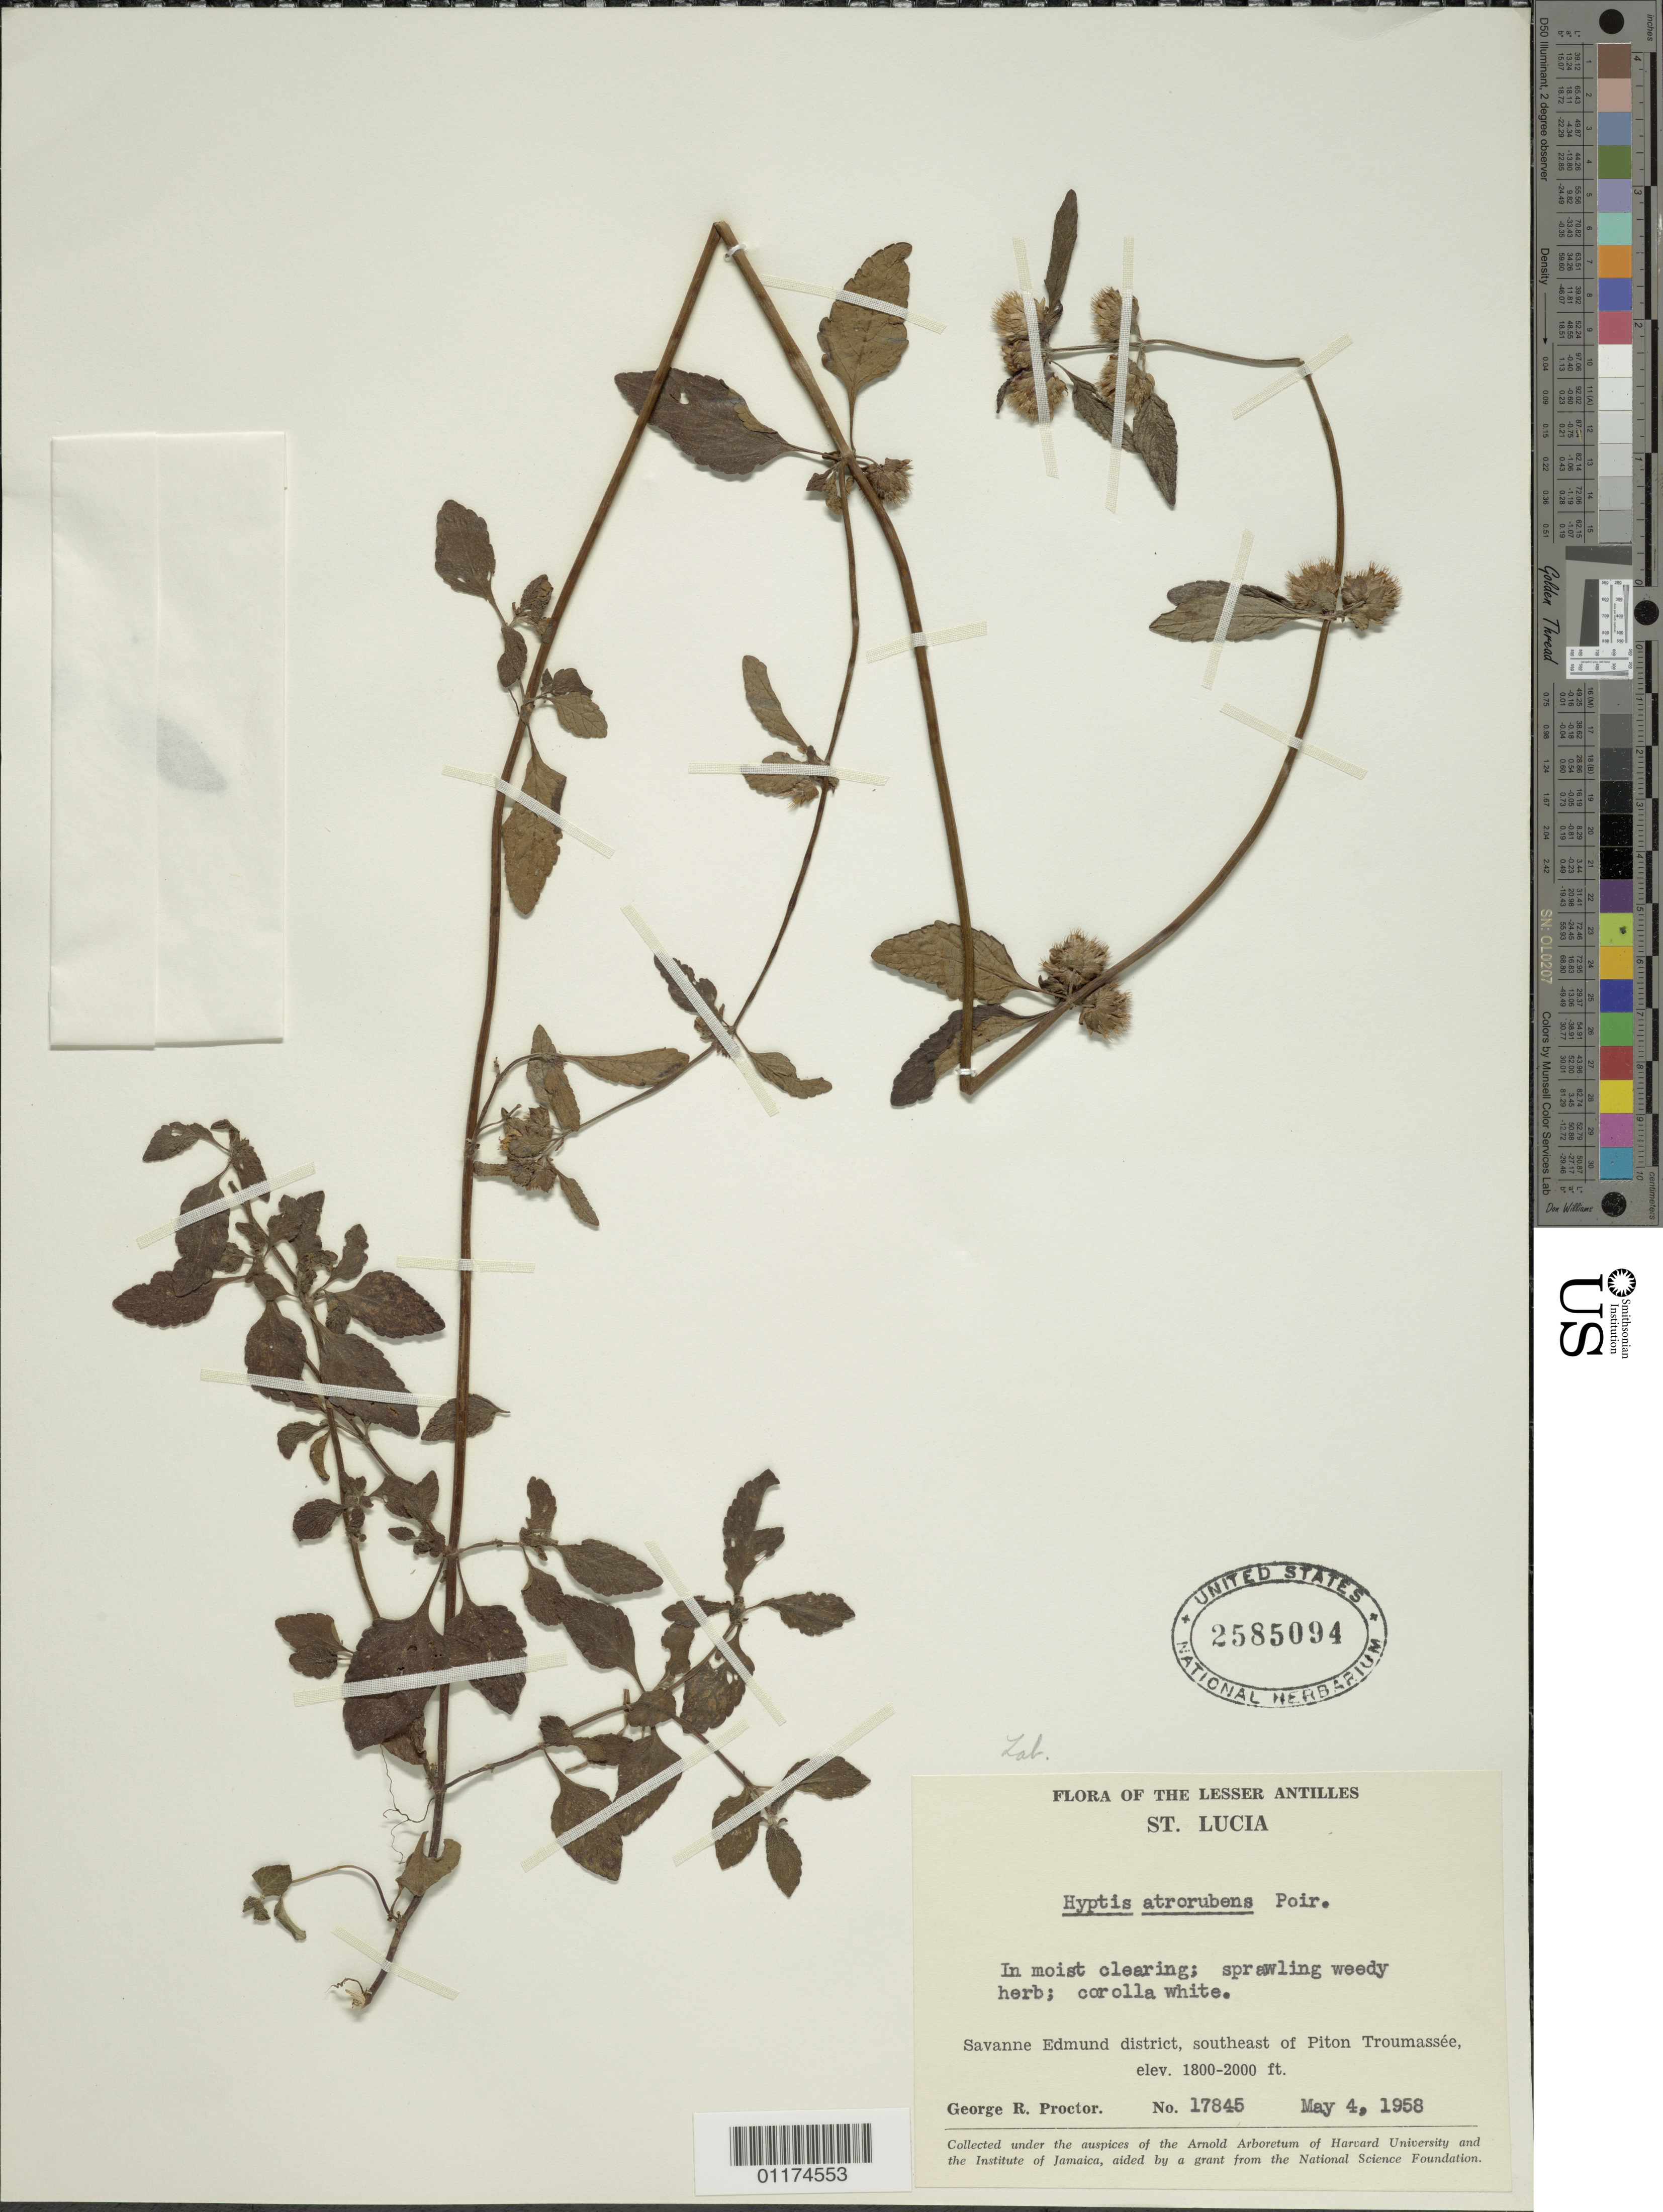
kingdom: Plantae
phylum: Tracheophyta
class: Magnoliopsida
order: Lamiales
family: Lamiaceae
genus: Hyptis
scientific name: Hyptis atrorubens var. atrorubens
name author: Poit.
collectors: G. R. Proctor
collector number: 17845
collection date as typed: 04 May 1958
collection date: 1958-05-04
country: St. Lucia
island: St. Lucia I.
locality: St. Lucia, Savanne Edmund district, southeast of Piton Trounassee.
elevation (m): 549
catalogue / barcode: US 2585094